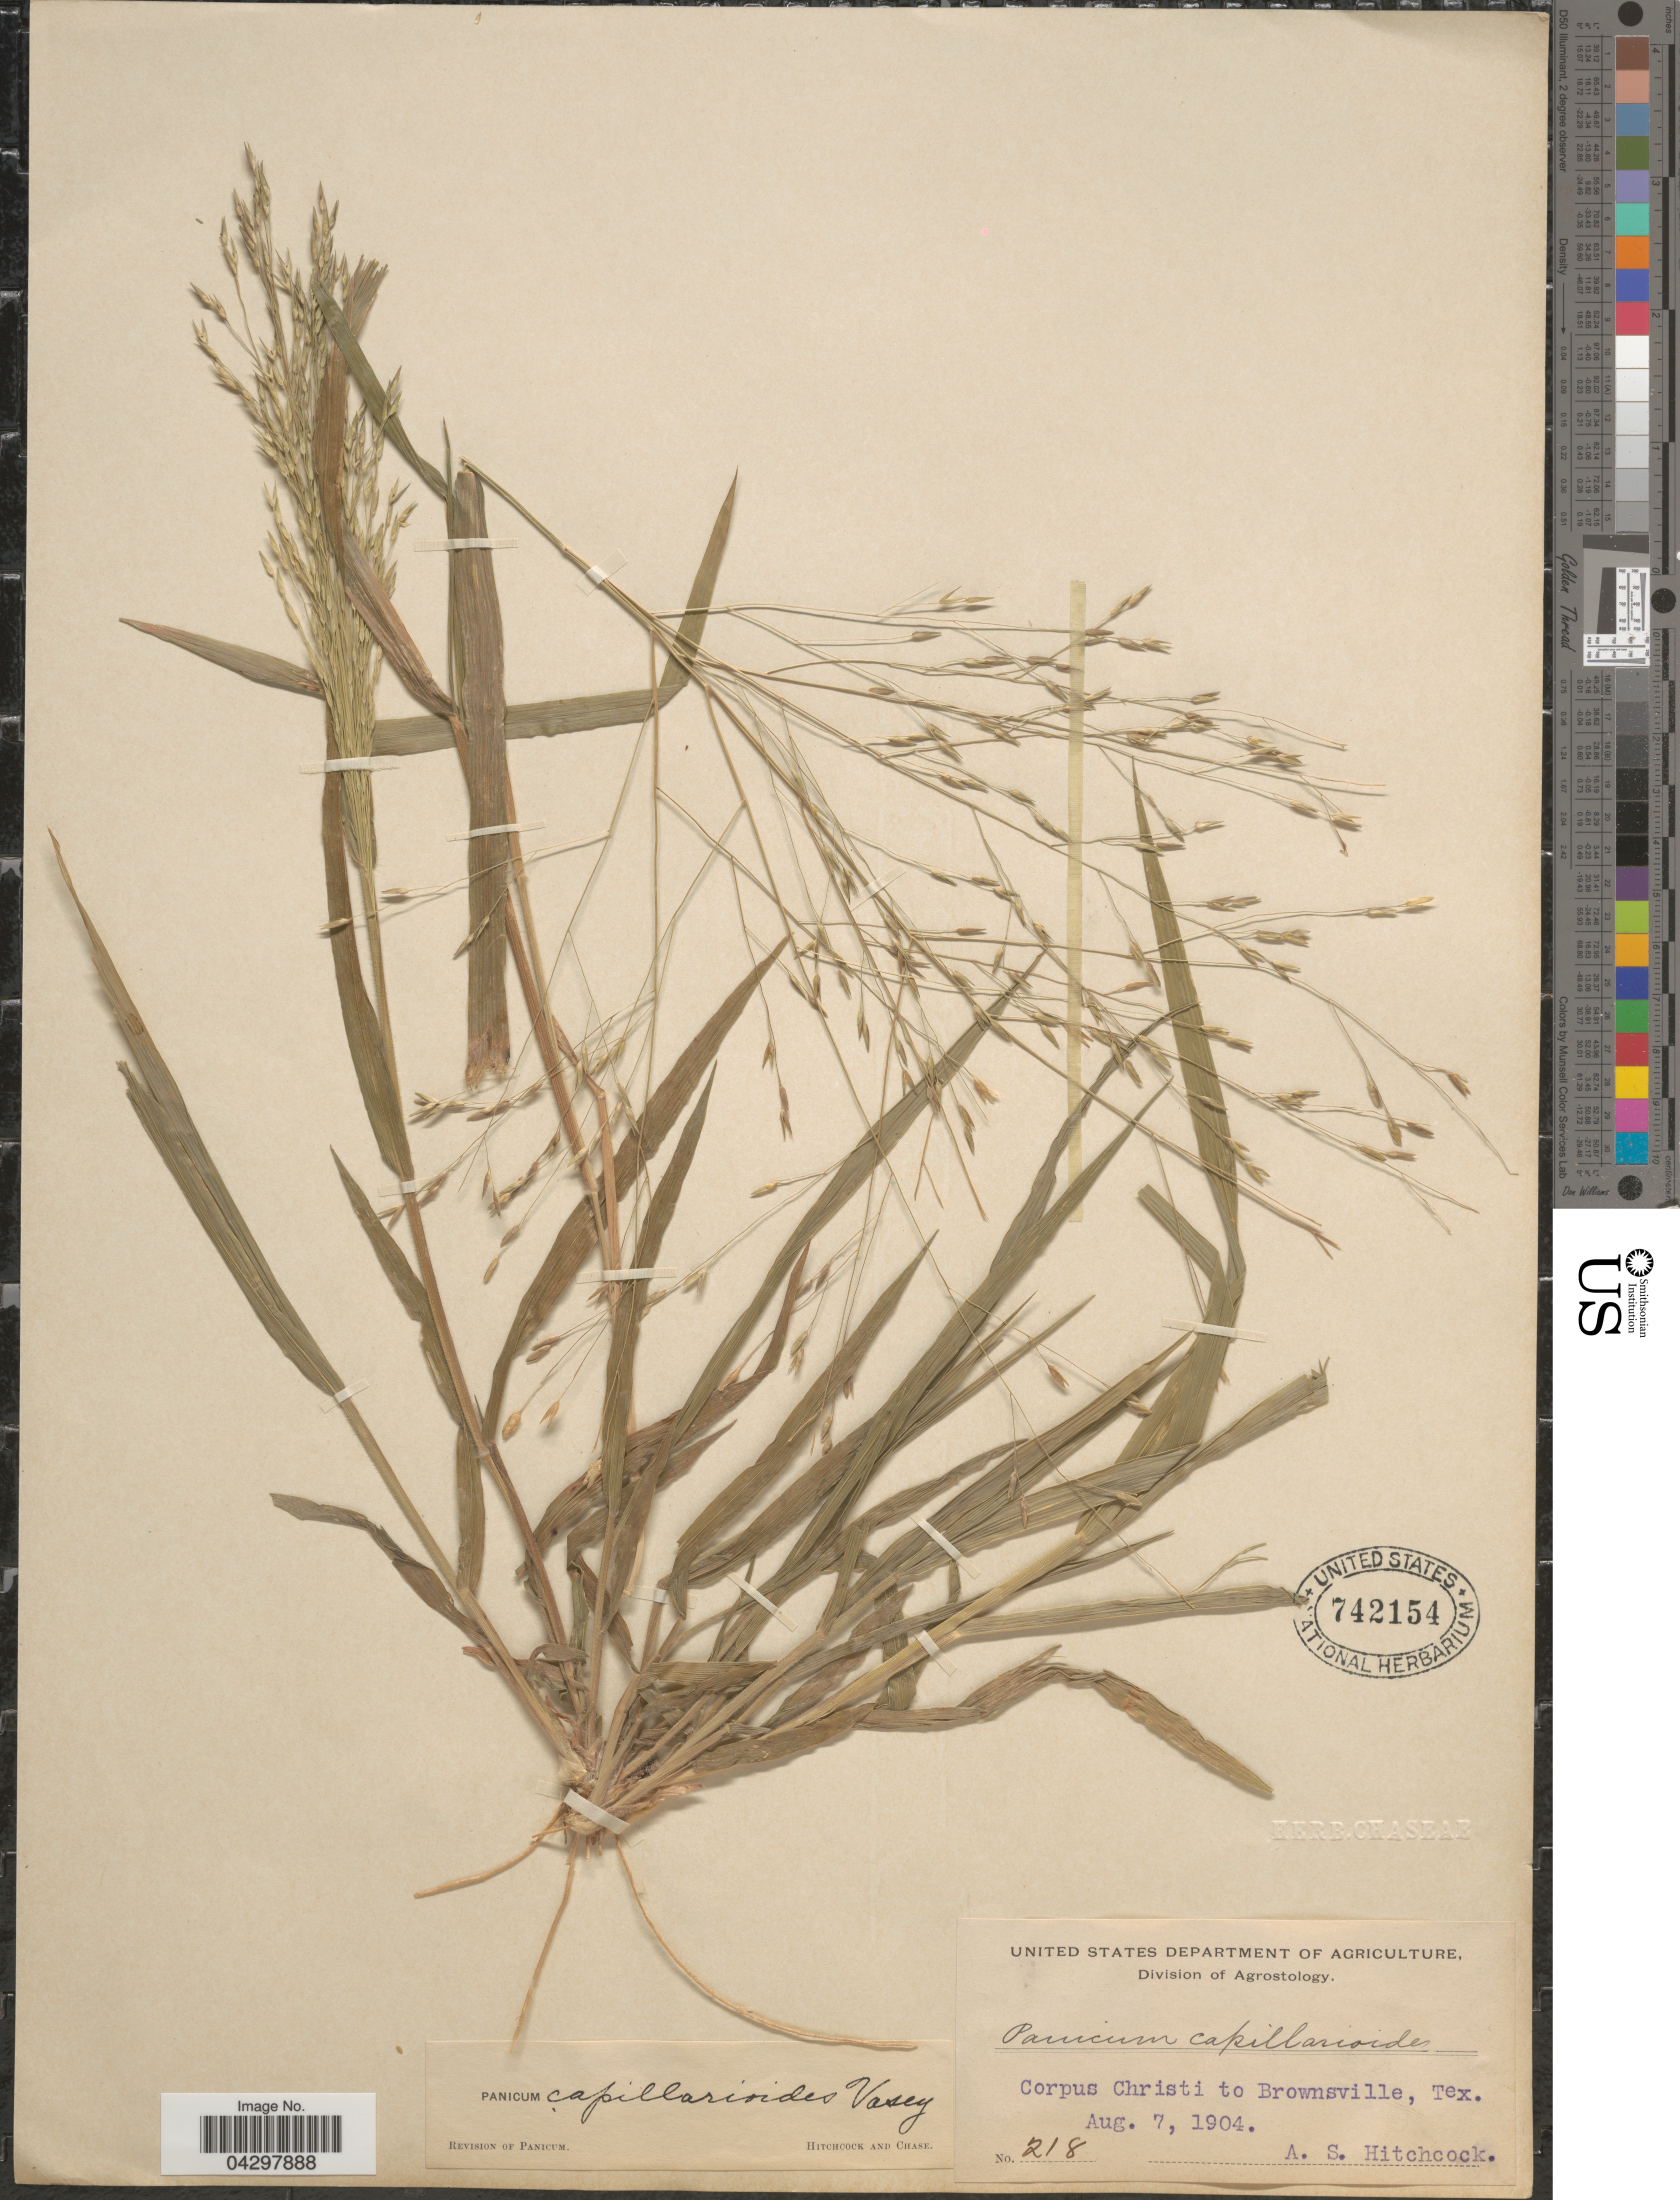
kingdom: Plantae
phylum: Tracheophyta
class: Liliopsida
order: Poales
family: Poaceae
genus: Panicum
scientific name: Panicum capillarioides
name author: Vasey in J.M. Coult.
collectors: A. S. Hitchcock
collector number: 218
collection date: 1904-08-07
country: United States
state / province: Texas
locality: Corpus Christi to Brownsville.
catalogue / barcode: US 742154